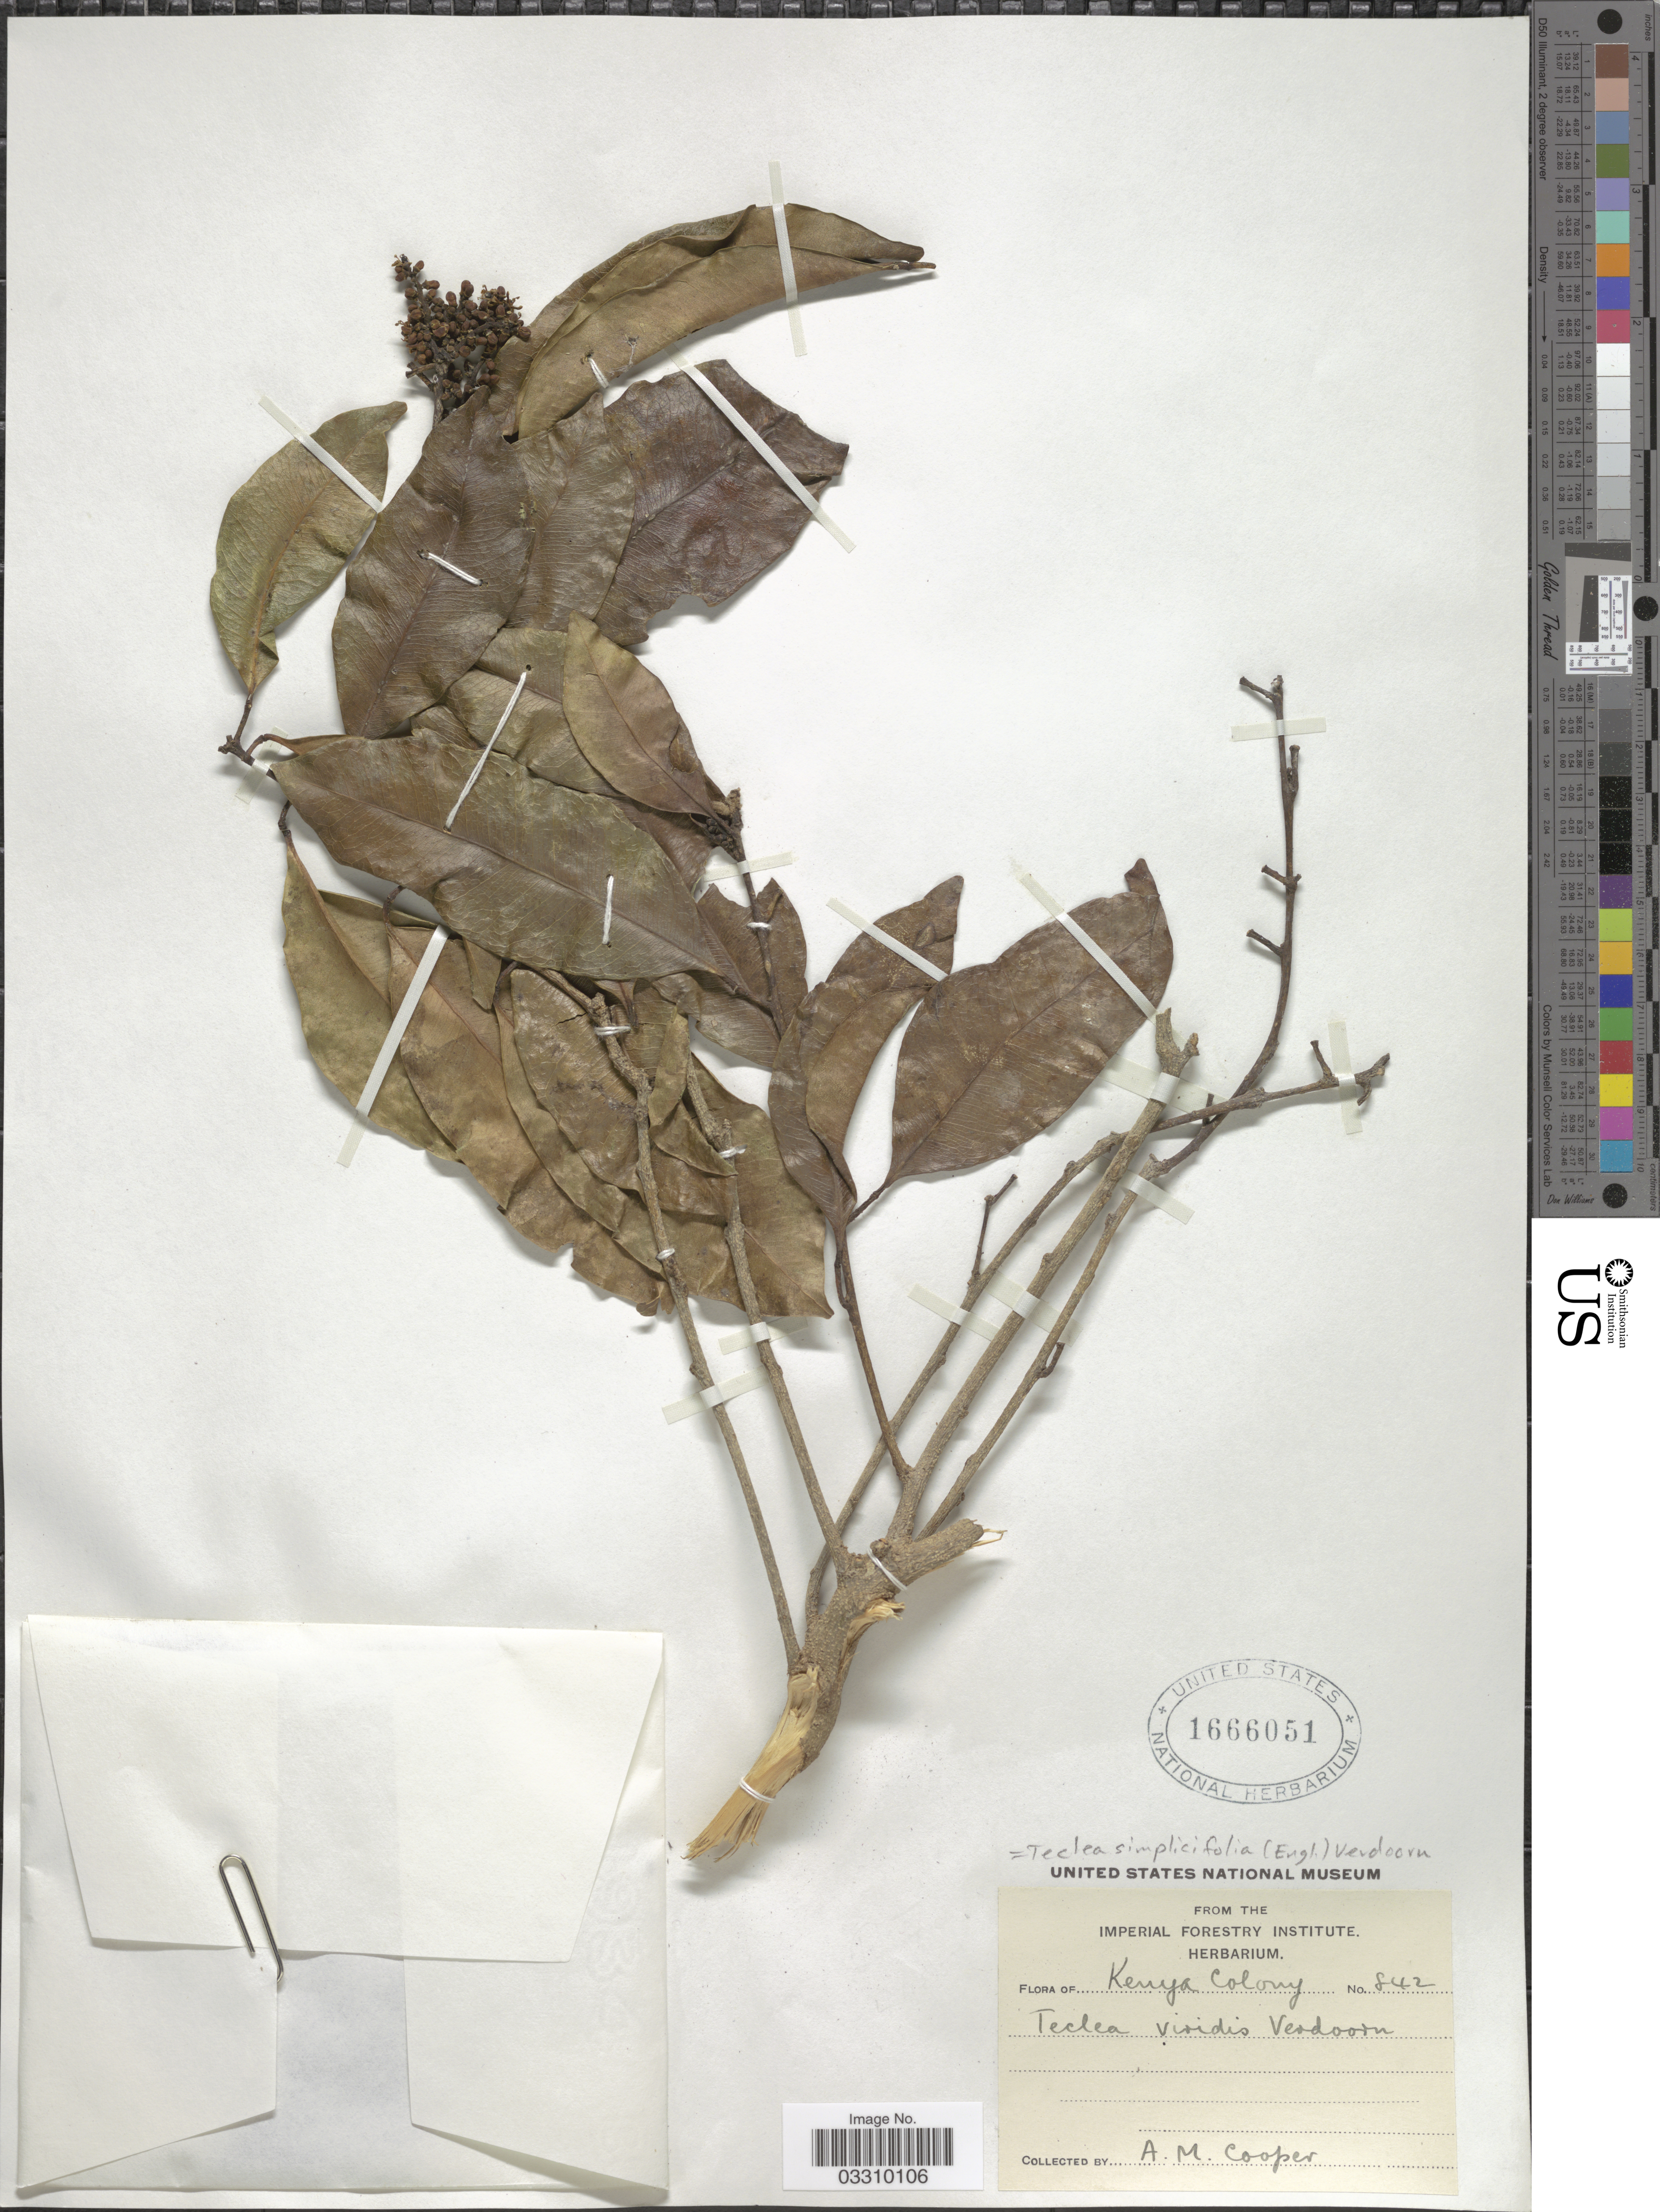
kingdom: Plantae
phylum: Tracheophyta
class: Magnoliopsida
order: Sapindales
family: Rutaceae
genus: Vepris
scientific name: Vepris simplicifolia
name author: (I. Verd.) Mziray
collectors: A. Cooper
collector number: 842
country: Kenya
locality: Kenya Colony.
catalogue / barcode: US 1666051